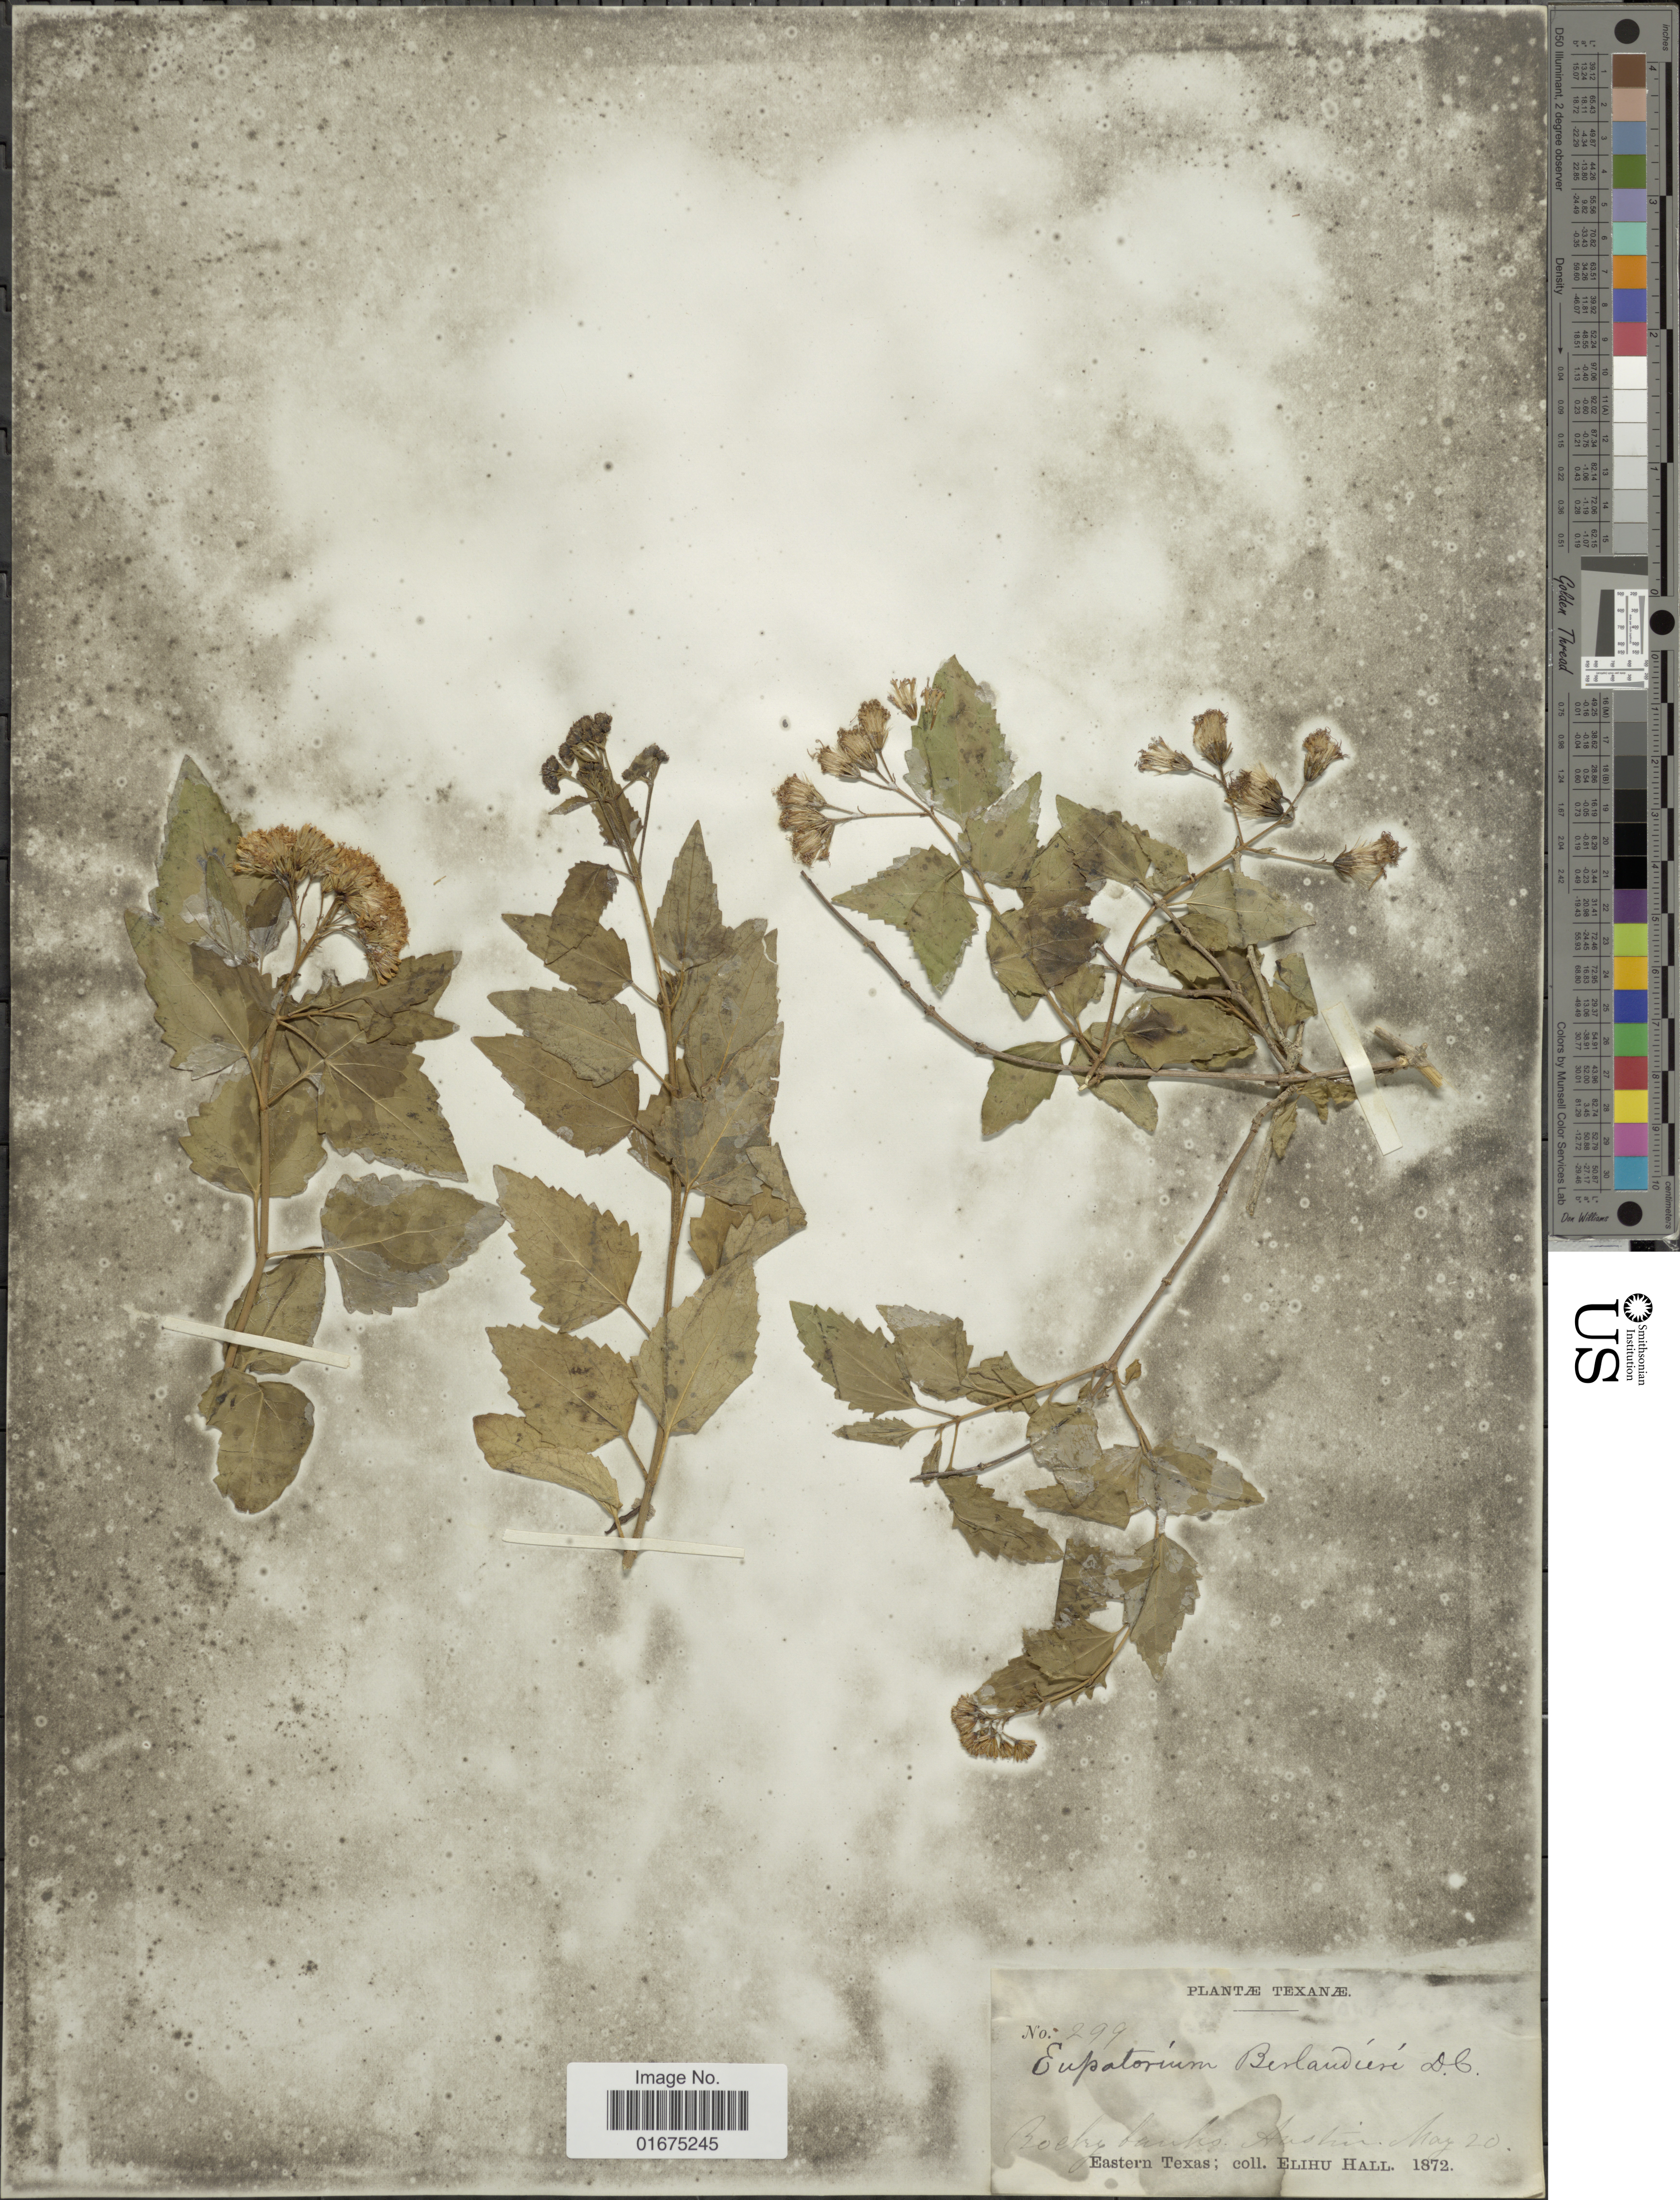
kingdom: Plantae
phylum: Tracheophyta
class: Magnoliopsida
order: Asterales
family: Asteraceae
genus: Ageratina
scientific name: Ageratina havanensis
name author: (Kunth) R.M. King & H. Rob.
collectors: E. Hall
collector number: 299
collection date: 1872-05-20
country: United States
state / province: Texas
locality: Eastern Texas; Rocky banks, Austin